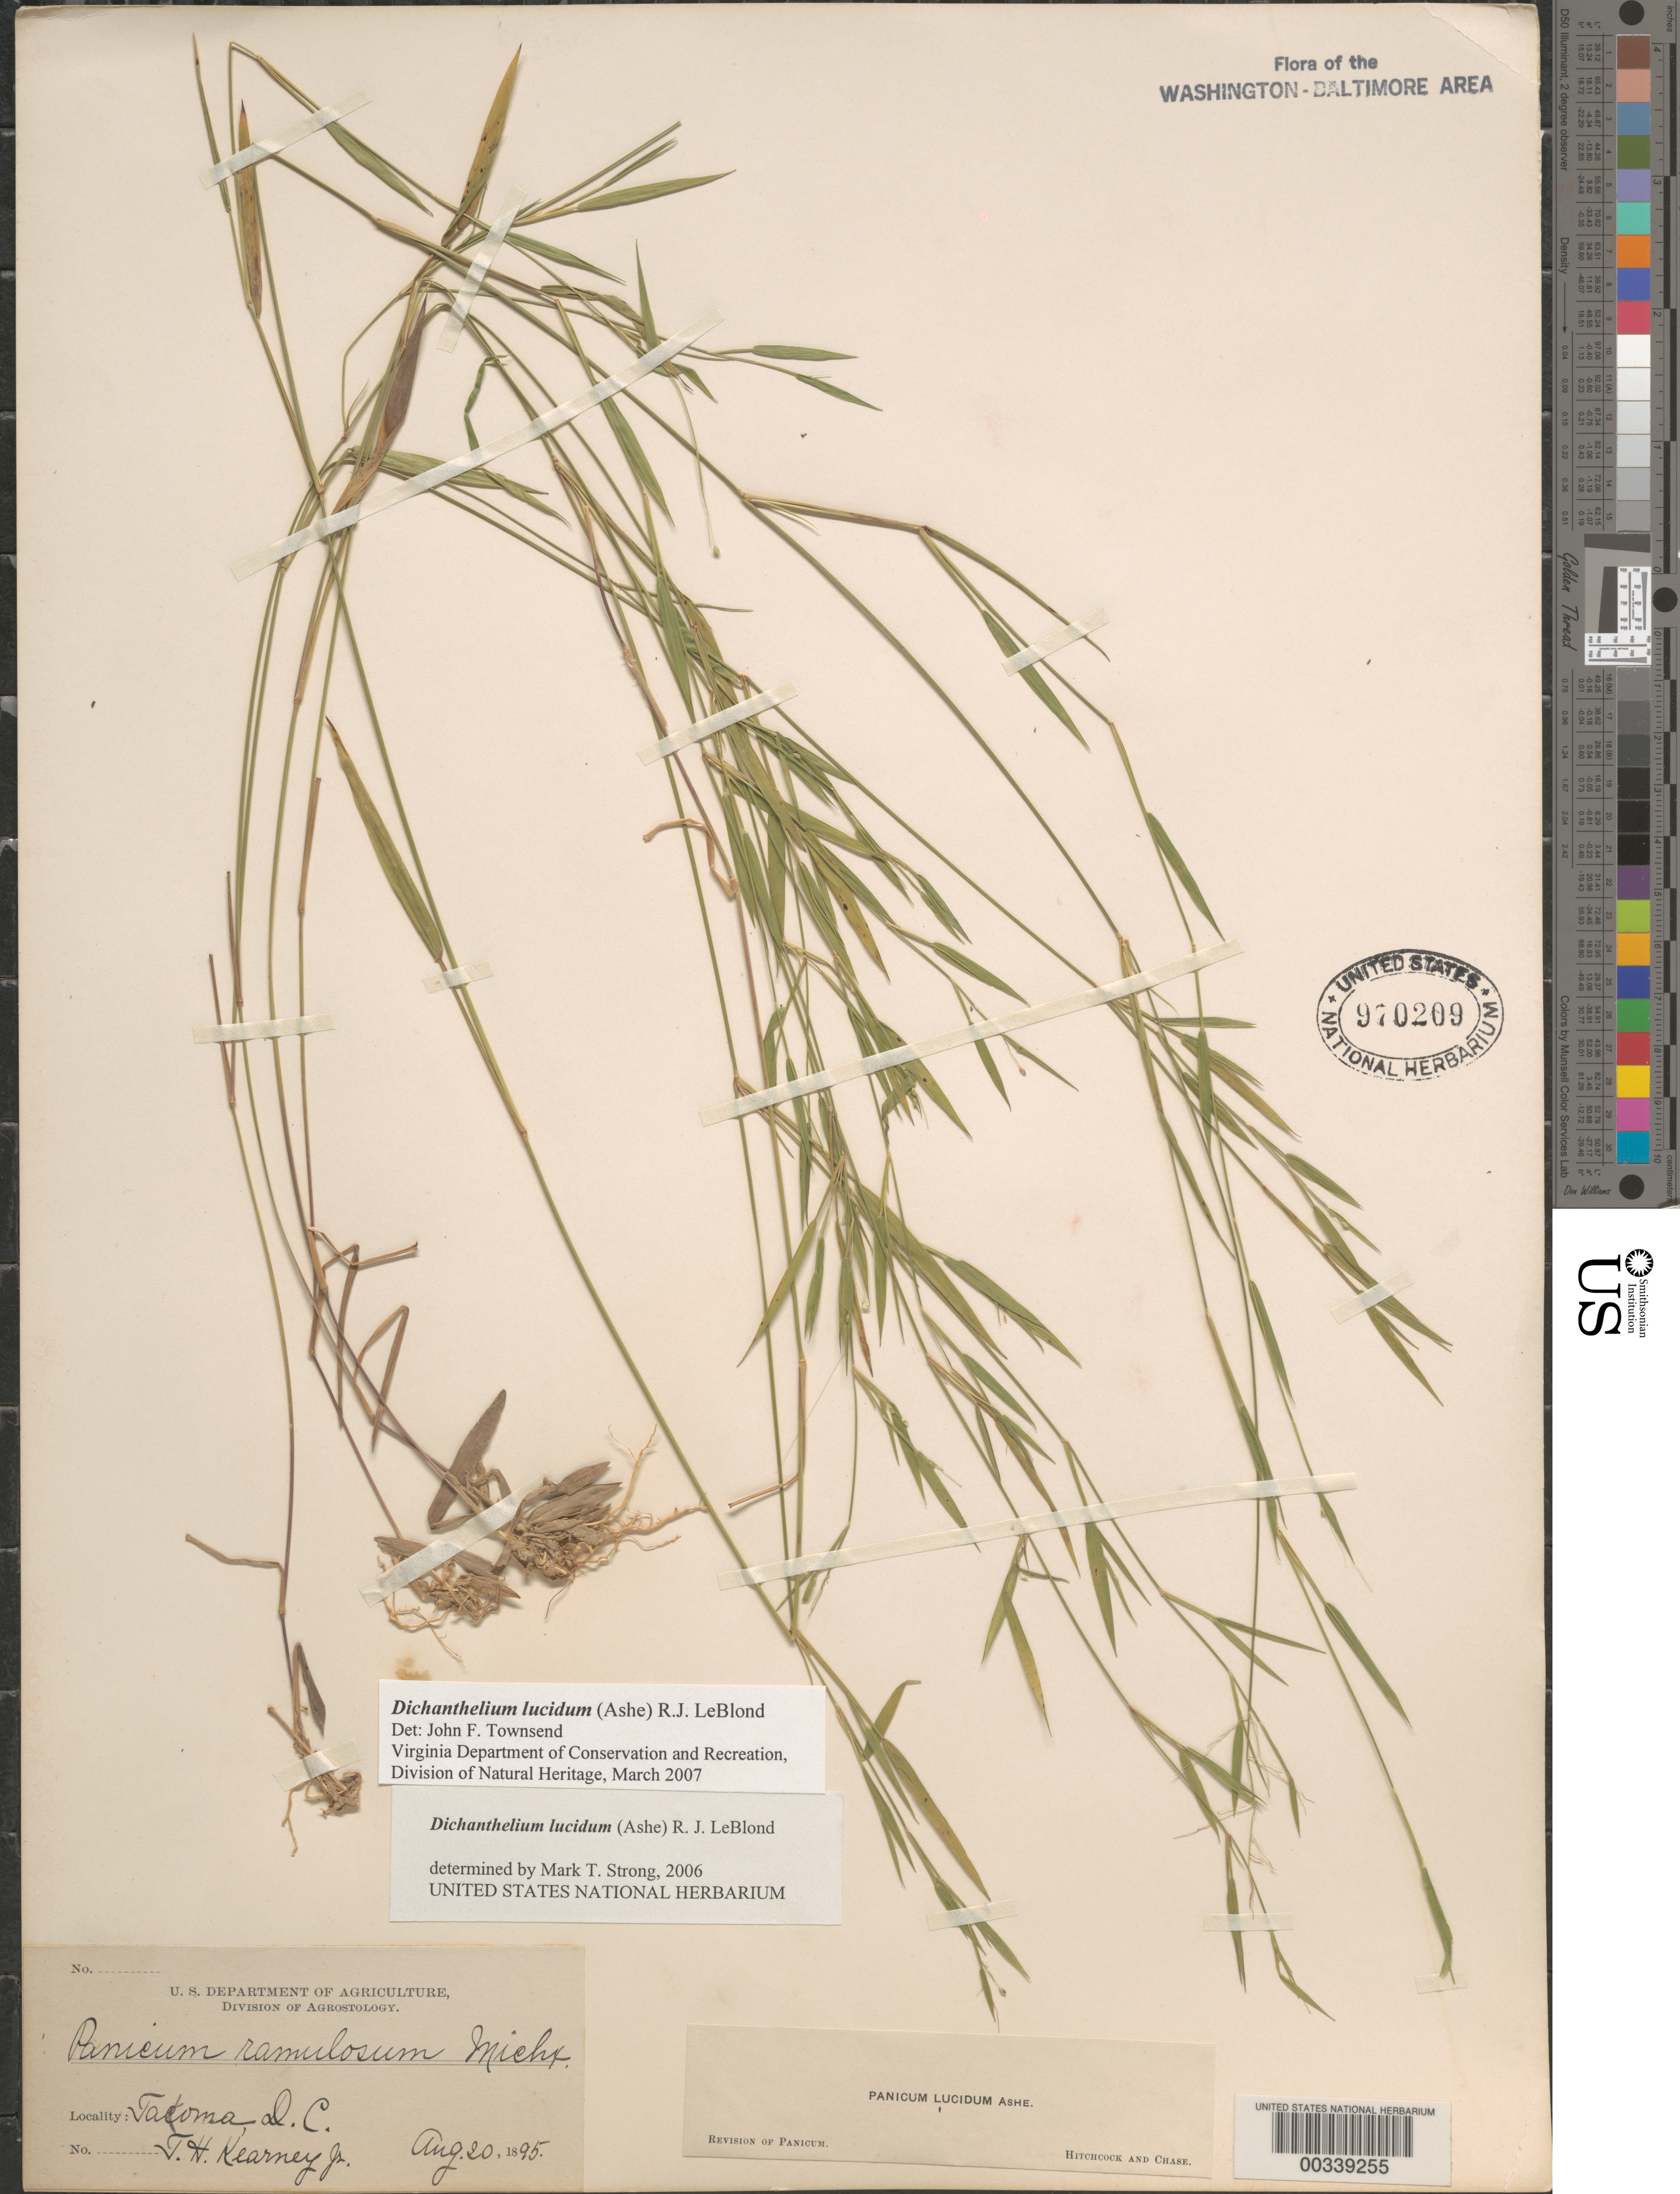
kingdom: Plantae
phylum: Tracheophyta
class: Liliopsida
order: Poales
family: Poaceae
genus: Dichanthelium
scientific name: Dichanthelium dichotomum var. dichotomum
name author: (L.) Gould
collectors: T. H. Kearney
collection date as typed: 20 Aug 1895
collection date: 1895-08-20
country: United States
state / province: District of Columbia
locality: Takoma Park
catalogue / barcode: US 907209